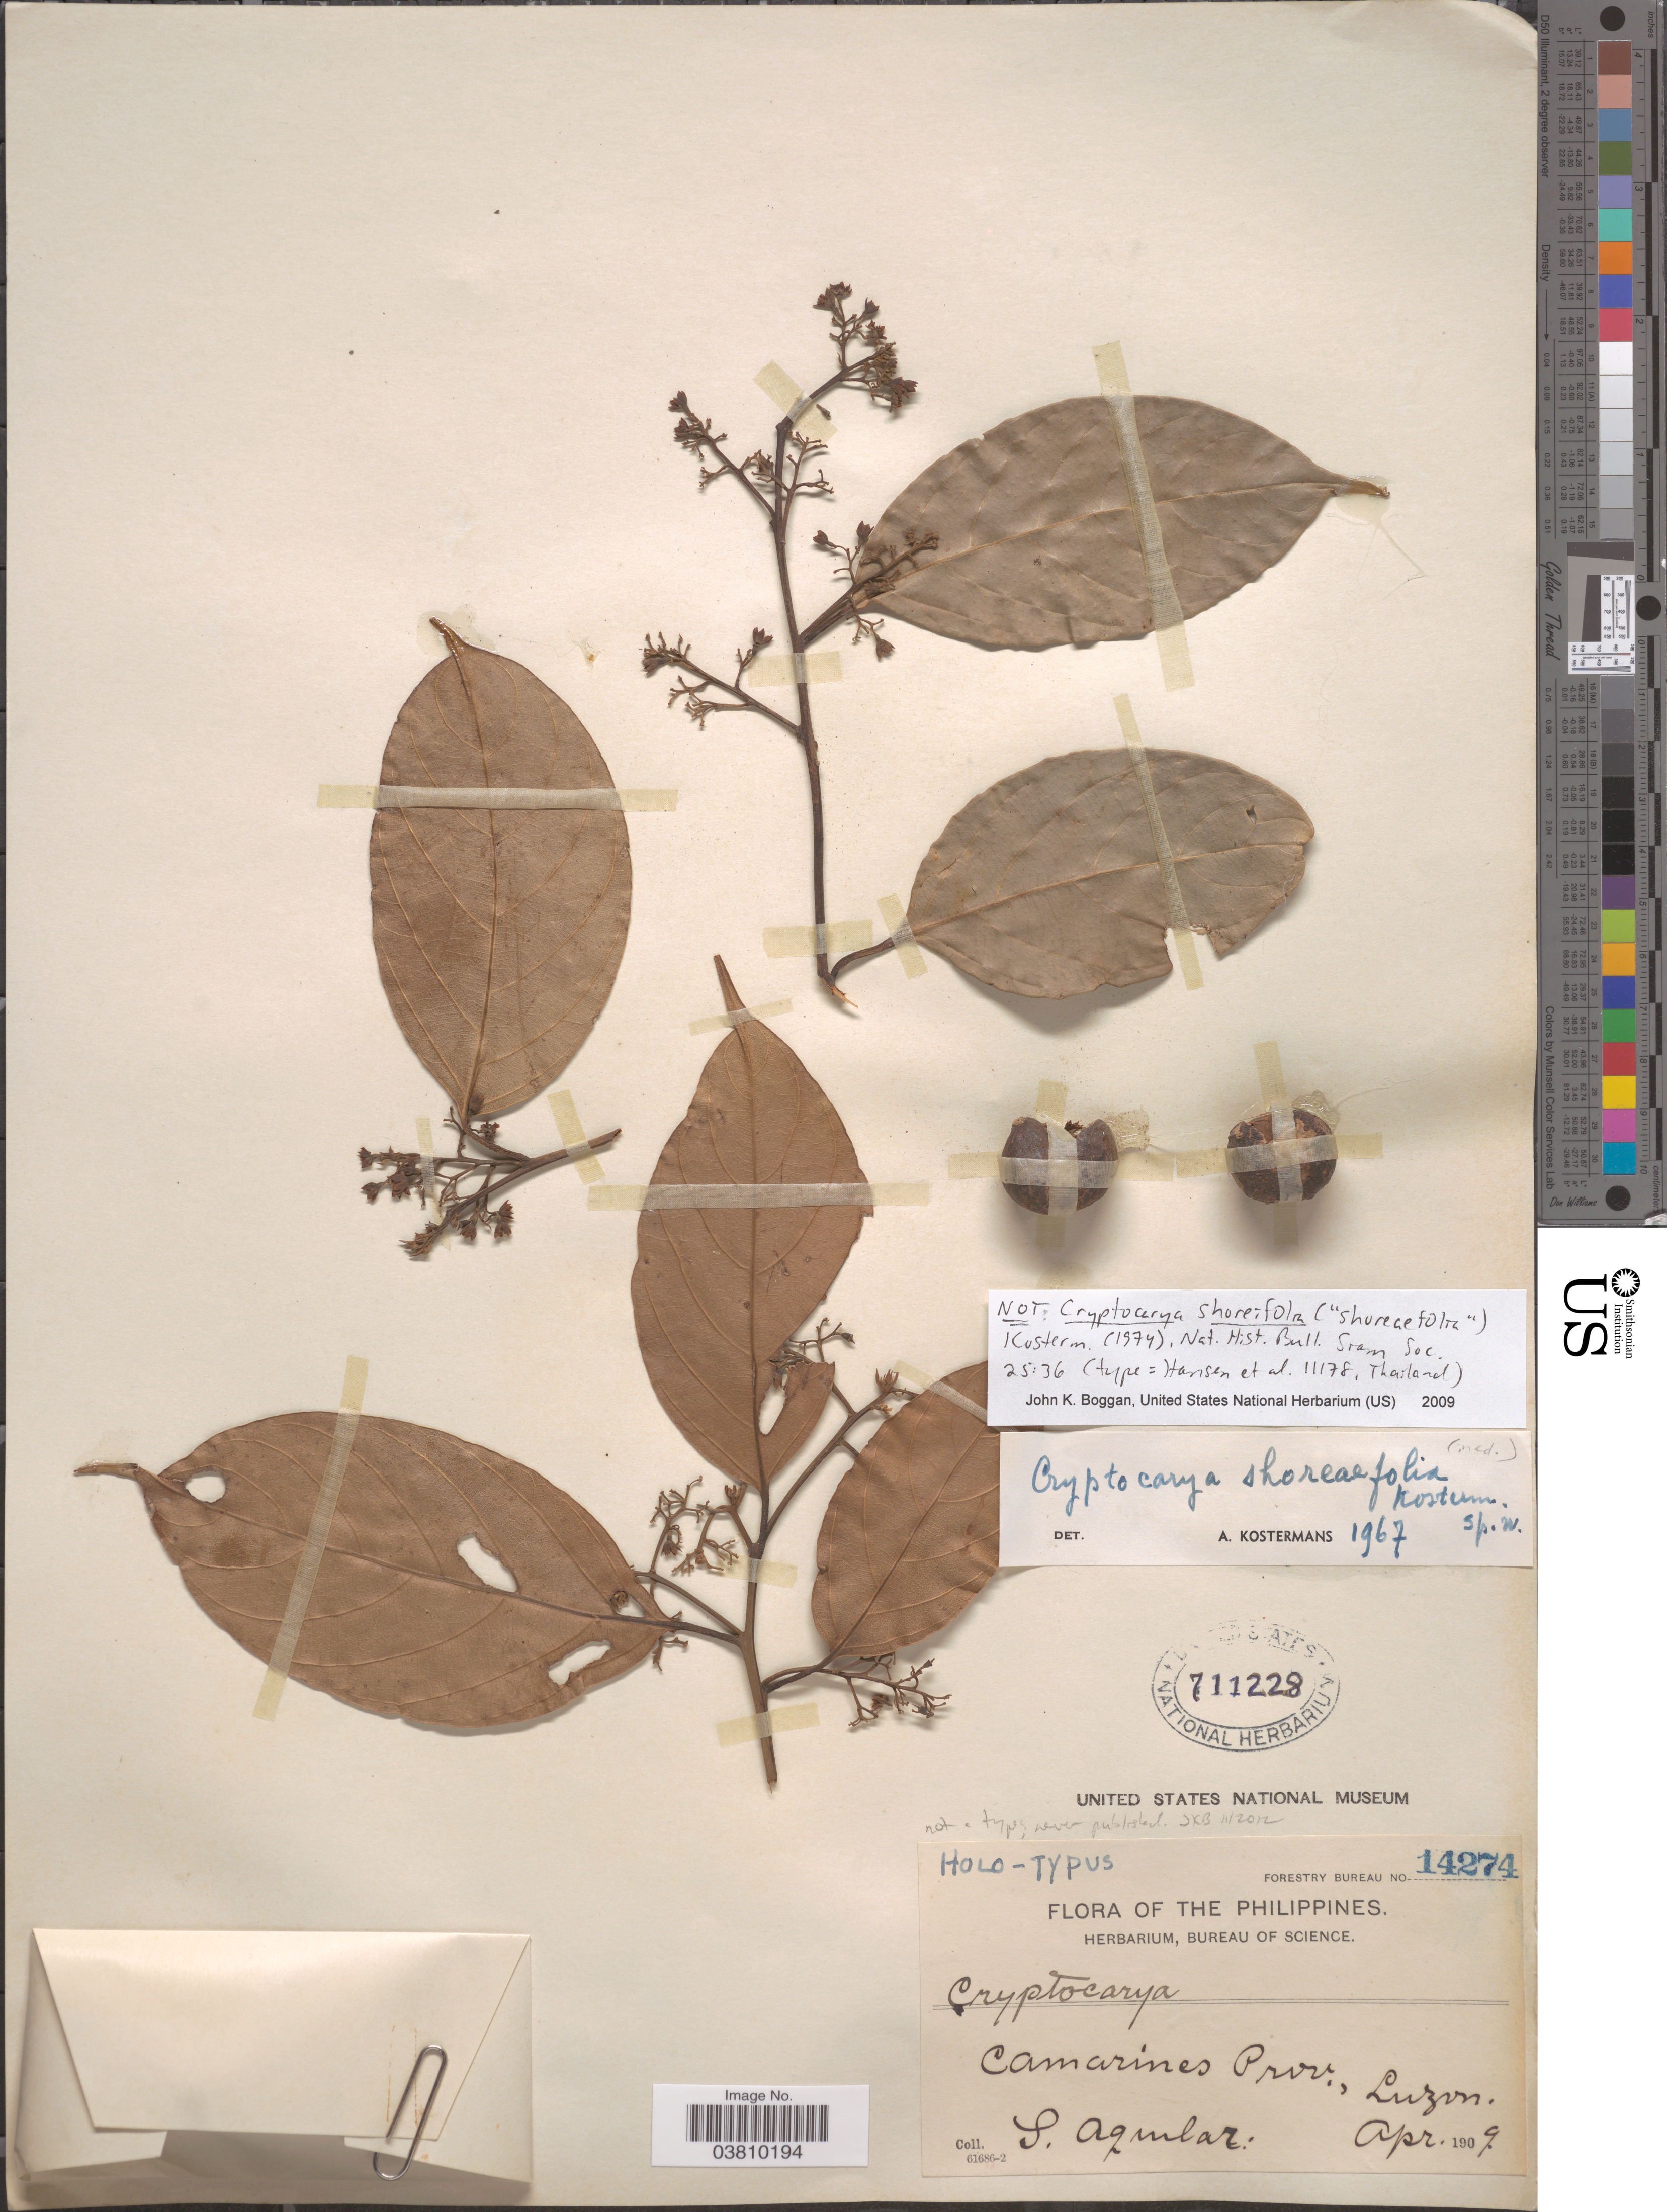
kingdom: Plantae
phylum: Tracheophyta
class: Magnoliopsida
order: Laurales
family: Lauraceae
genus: Cryptocarya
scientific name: Cryptocarya sp.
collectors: S. Aguilar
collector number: Forestry Bureau 14274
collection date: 1909-04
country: Philippines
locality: Camarines Prov., Luzon.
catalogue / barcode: US 711228